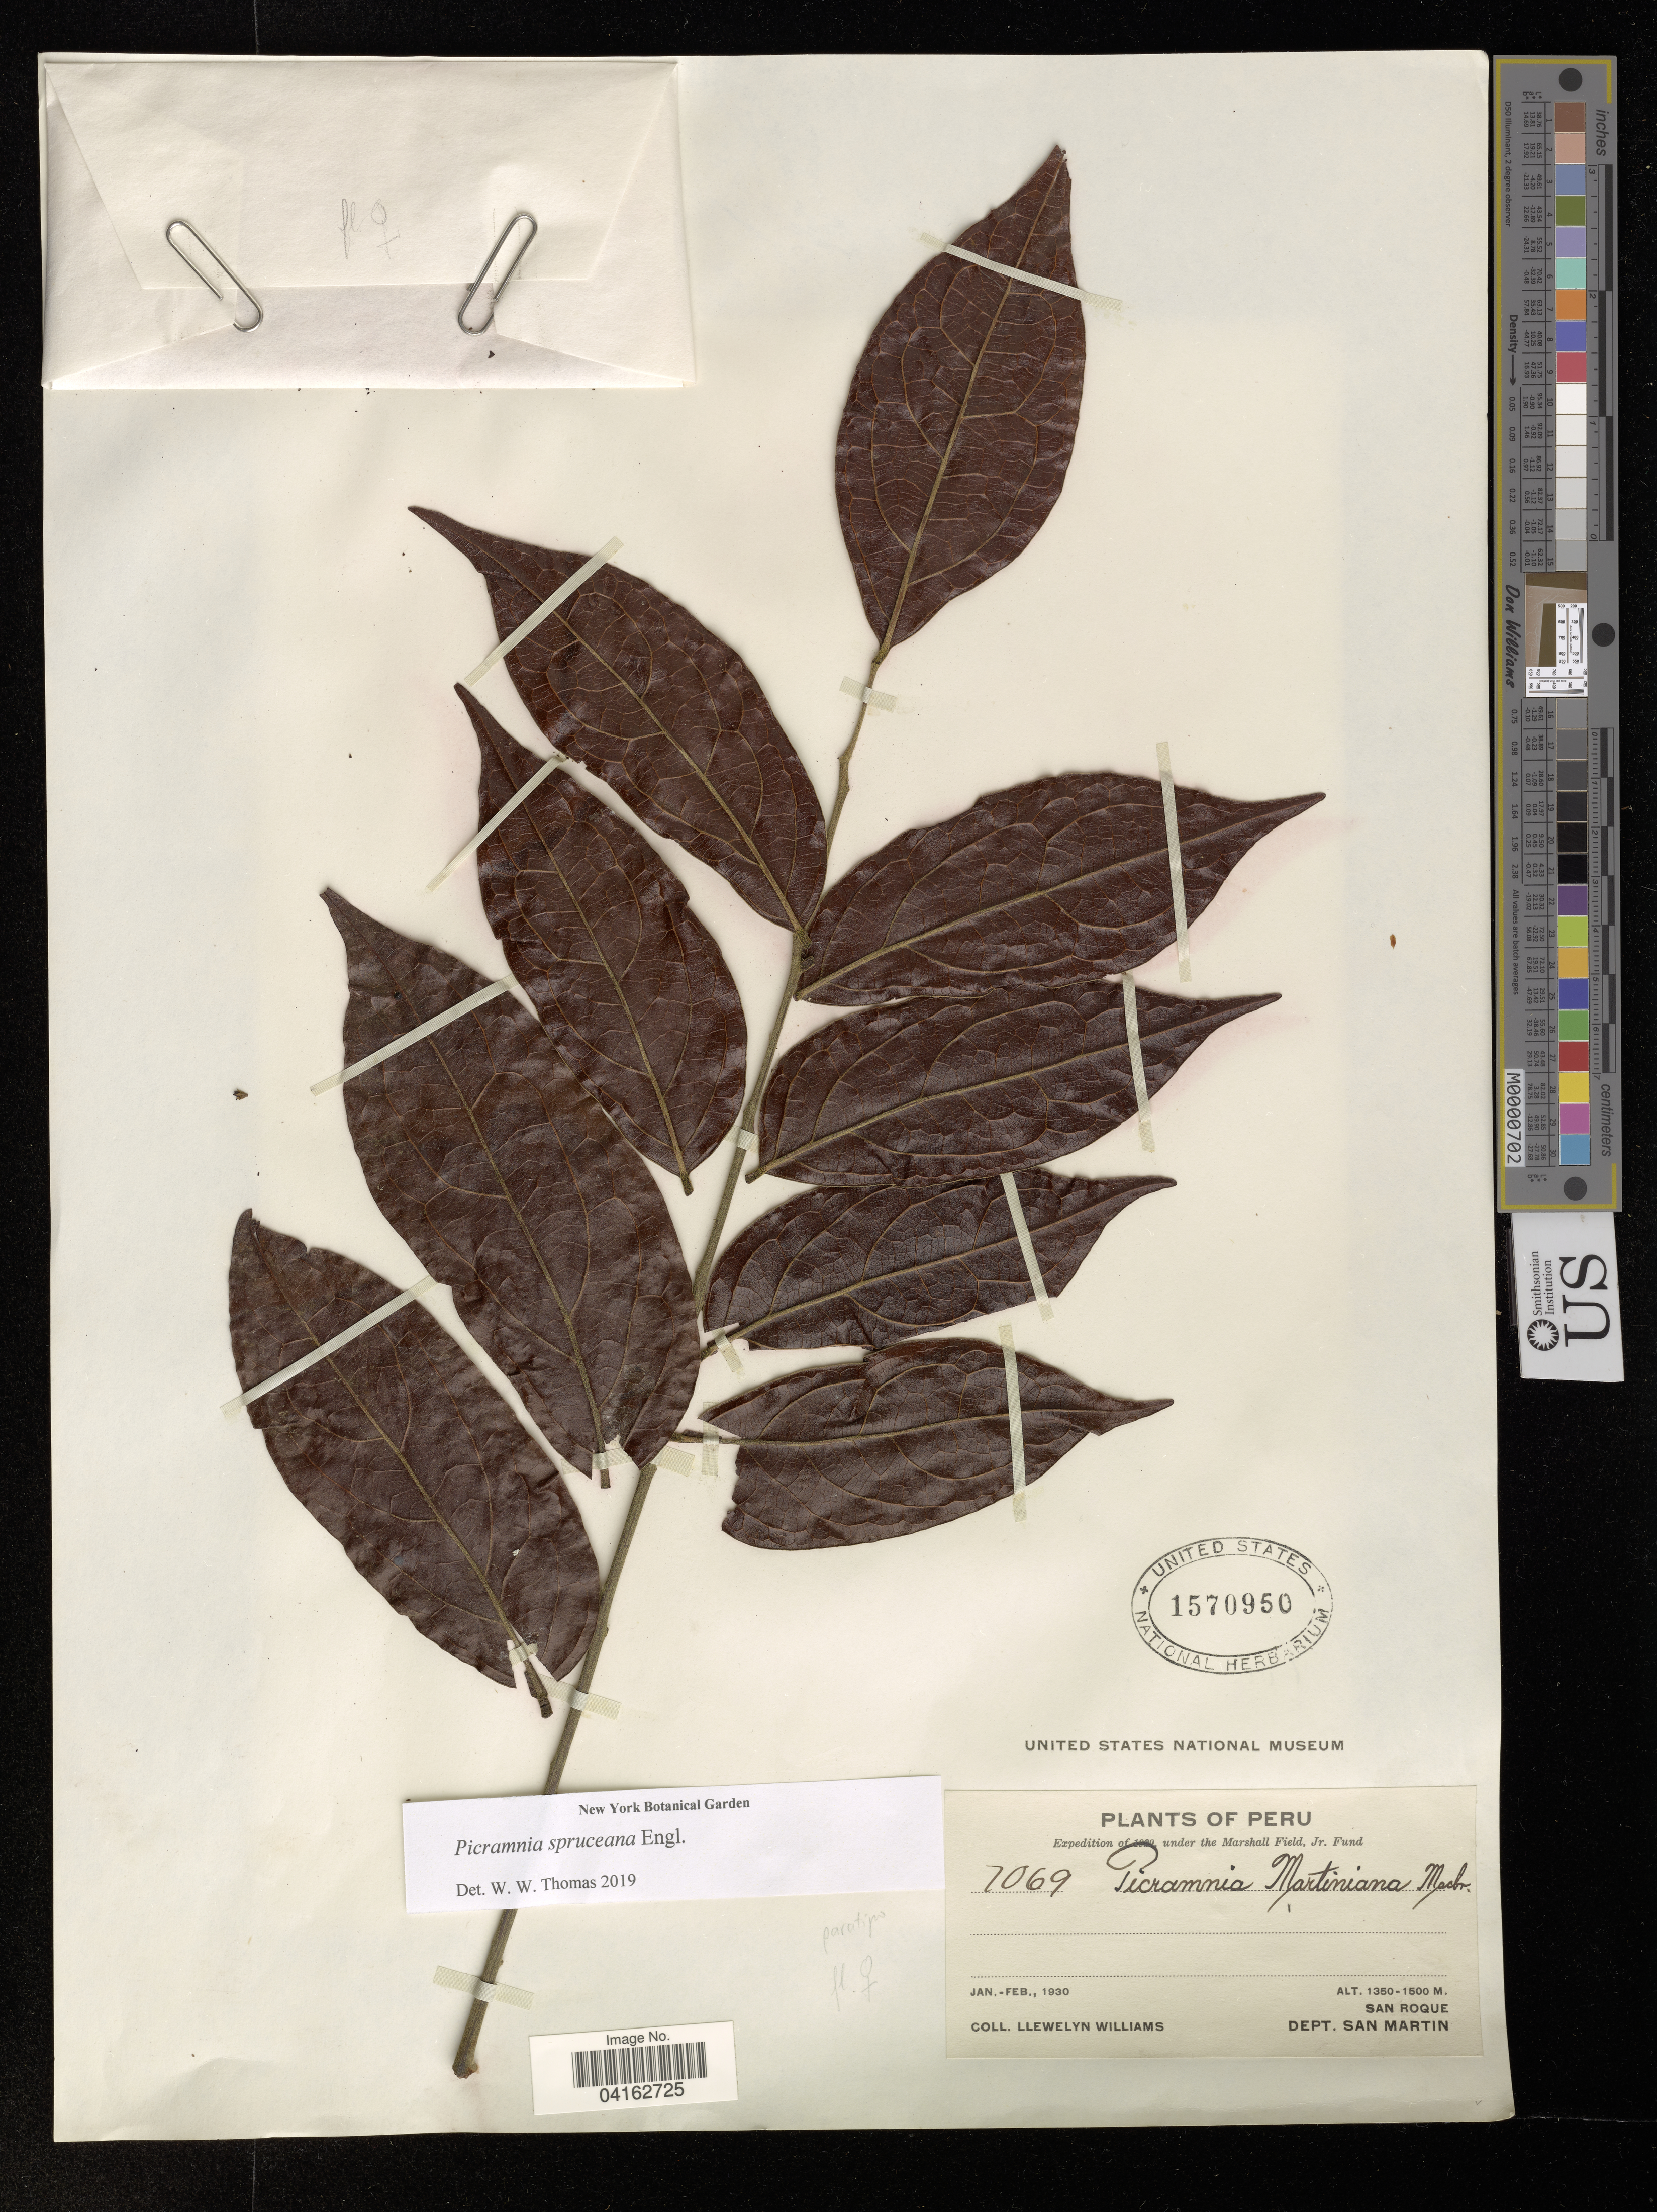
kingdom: Plantae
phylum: Tracheophyta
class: Magnoliopsida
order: Picramniales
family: Picramniaceae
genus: Picramnia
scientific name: Picramnia spruceana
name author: Engl.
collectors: Ll. Williams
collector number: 7069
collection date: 1930-01/1930-02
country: Peru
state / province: San Martin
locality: San Roque. Dept. San Martin.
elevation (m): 1350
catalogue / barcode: US 1570950